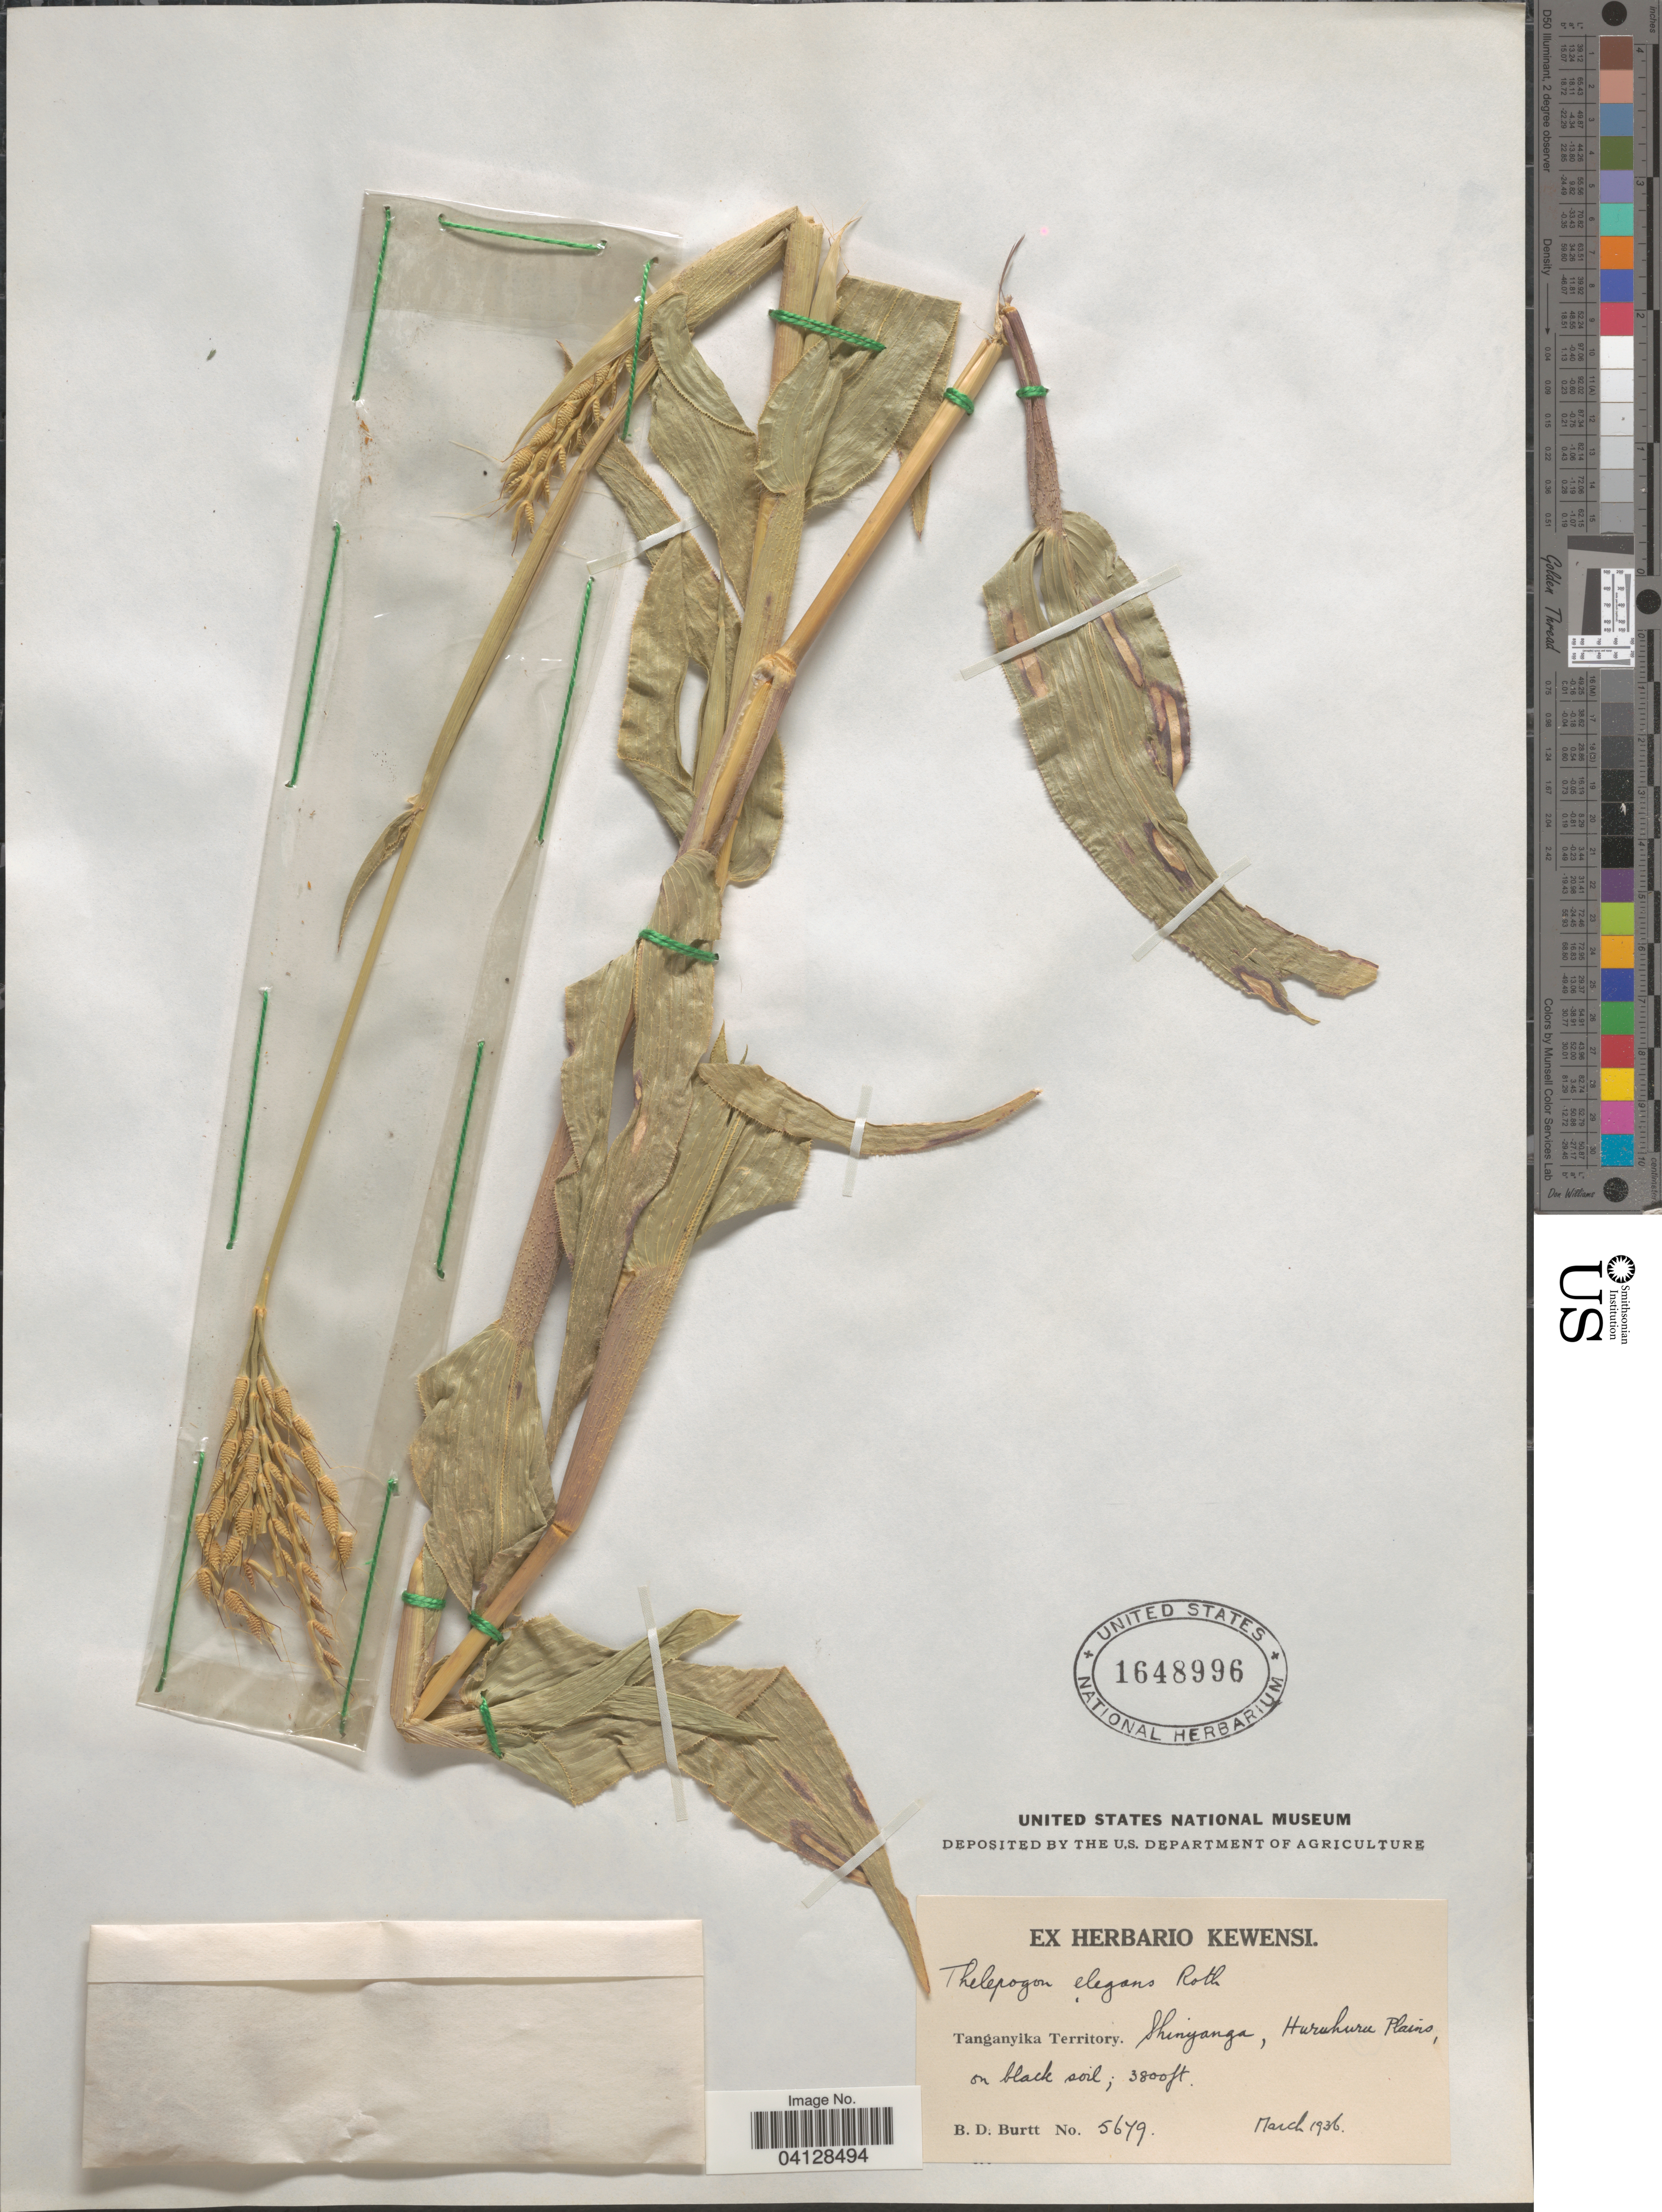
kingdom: Plantae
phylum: Tracheophyta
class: Liliopsida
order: Poales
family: Poaceae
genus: Thelepogon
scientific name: Thelepogon elegans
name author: Roth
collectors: B. D. Burtt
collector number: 5679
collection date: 1936-03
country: Tanzania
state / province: Shinyanga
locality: Tanganyika Territory. Huruhuru Plains.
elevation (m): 1158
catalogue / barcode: US 1648996